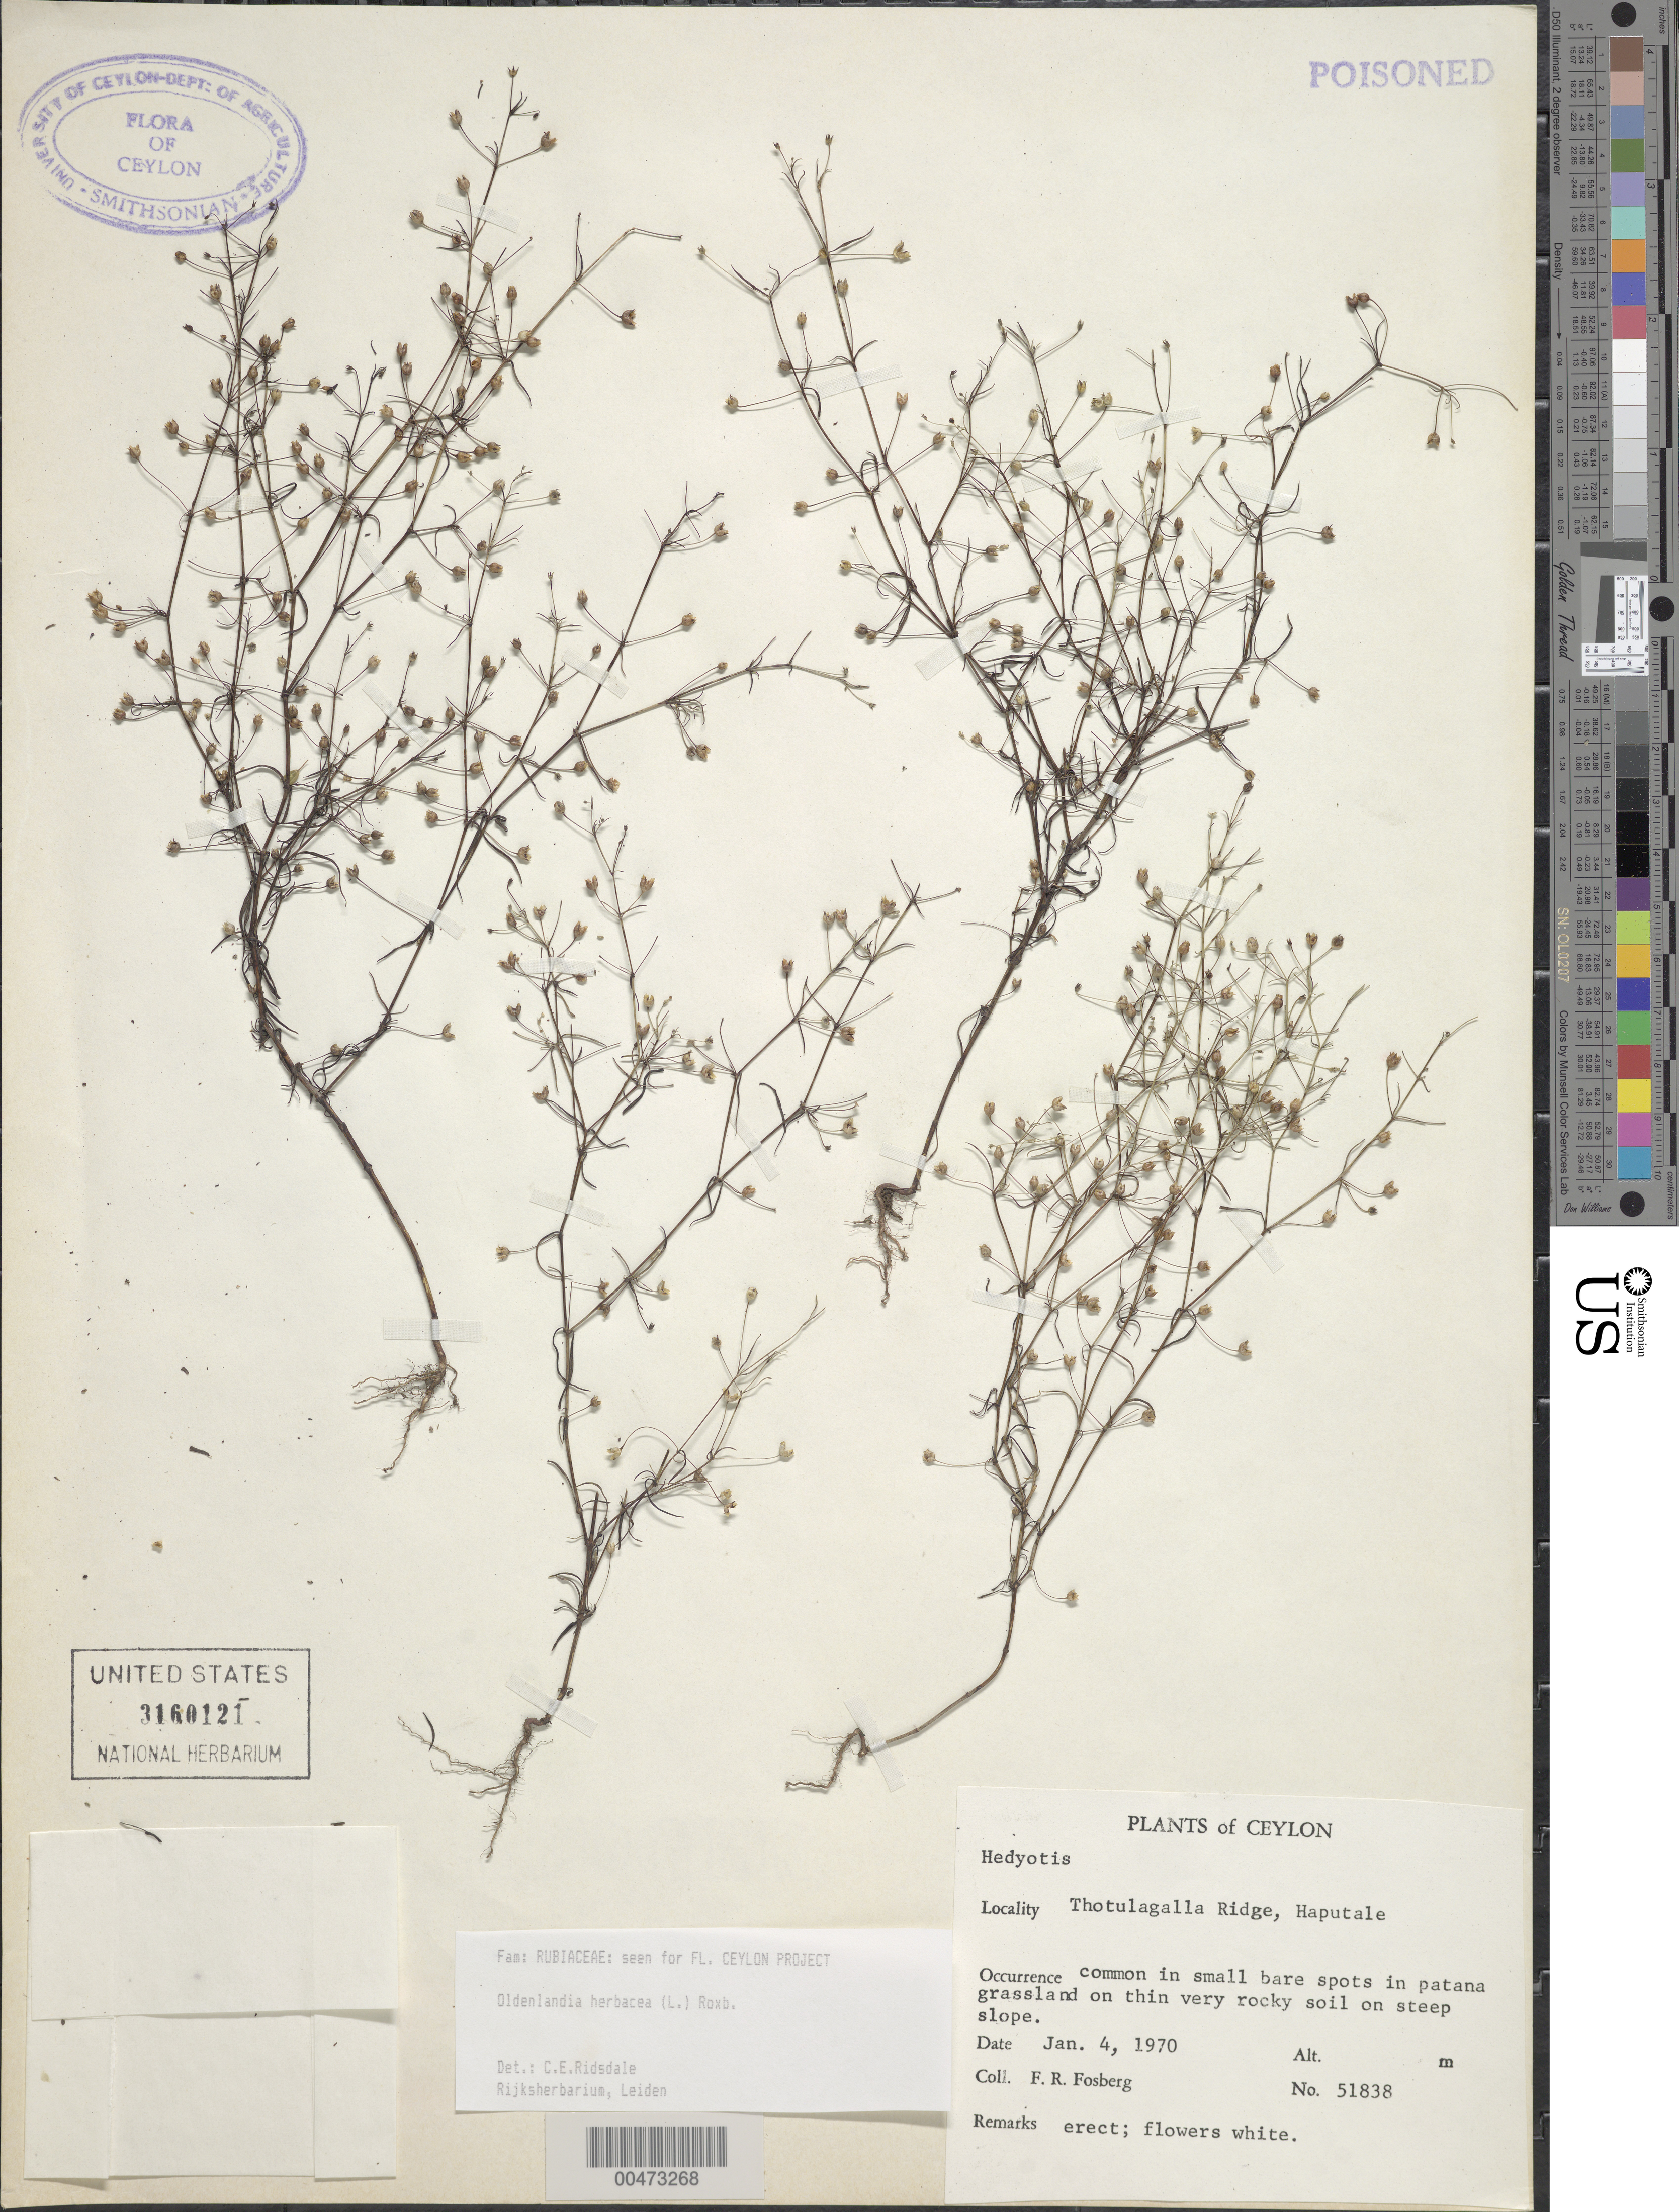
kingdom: Plantae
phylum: Tracheophyta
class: Magnoliopsida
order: Gentianales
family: Rubiaceae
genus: Oldenlandia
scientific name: Oldenlandia herbacea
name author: (L.) Roxb.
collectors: F. R. Fosberg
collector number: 51838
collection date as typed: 04 Jan 1970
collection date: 1970-01-04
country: Sri Lanka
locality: Thotulagalla Ridge, Haputale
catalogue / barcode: US 3160121